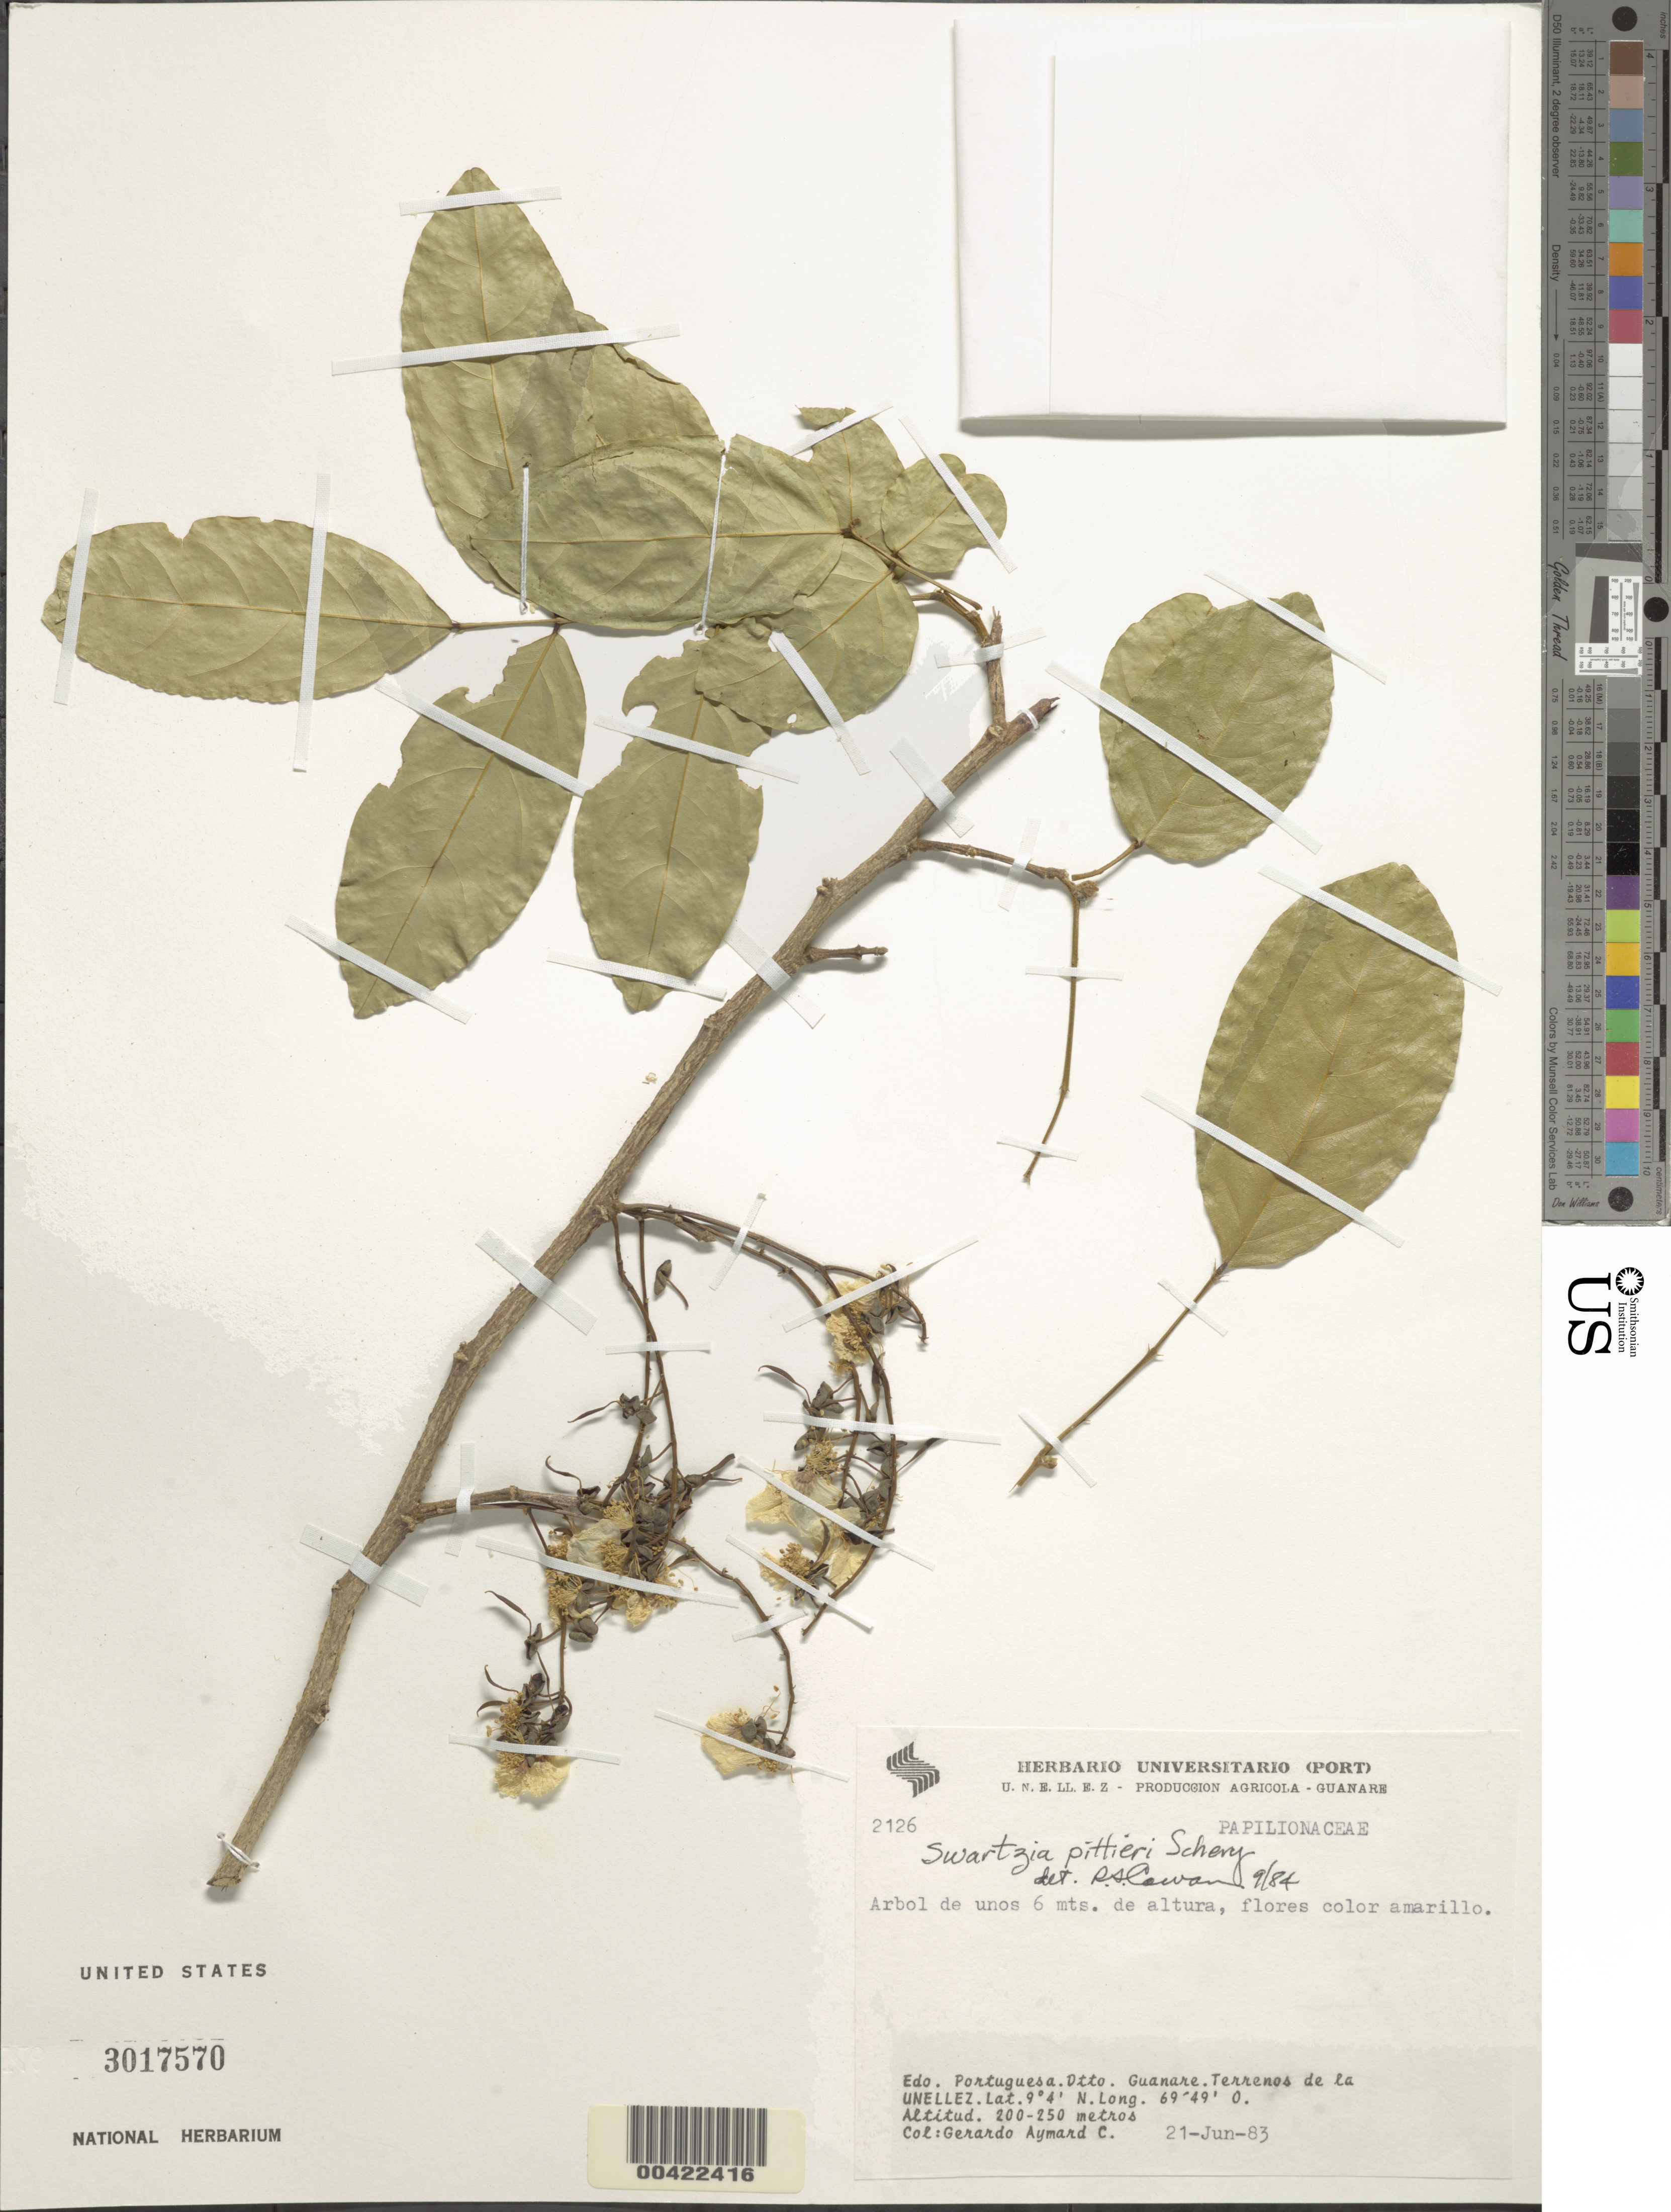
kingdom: Plantae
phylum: Tracheophyta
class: Magnoliopsida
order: Fabales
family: Fabaceae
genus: Swartzia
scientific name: Swartzia pittieri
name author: Schery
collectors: G. A. Aymard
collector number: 2126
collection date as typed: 21 Jun 1983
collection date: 1983-06-21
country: Venezuela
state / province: Portuguesa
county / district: Guanare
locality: Terrenos de la unellez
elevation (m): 200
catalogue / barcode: US 3017570